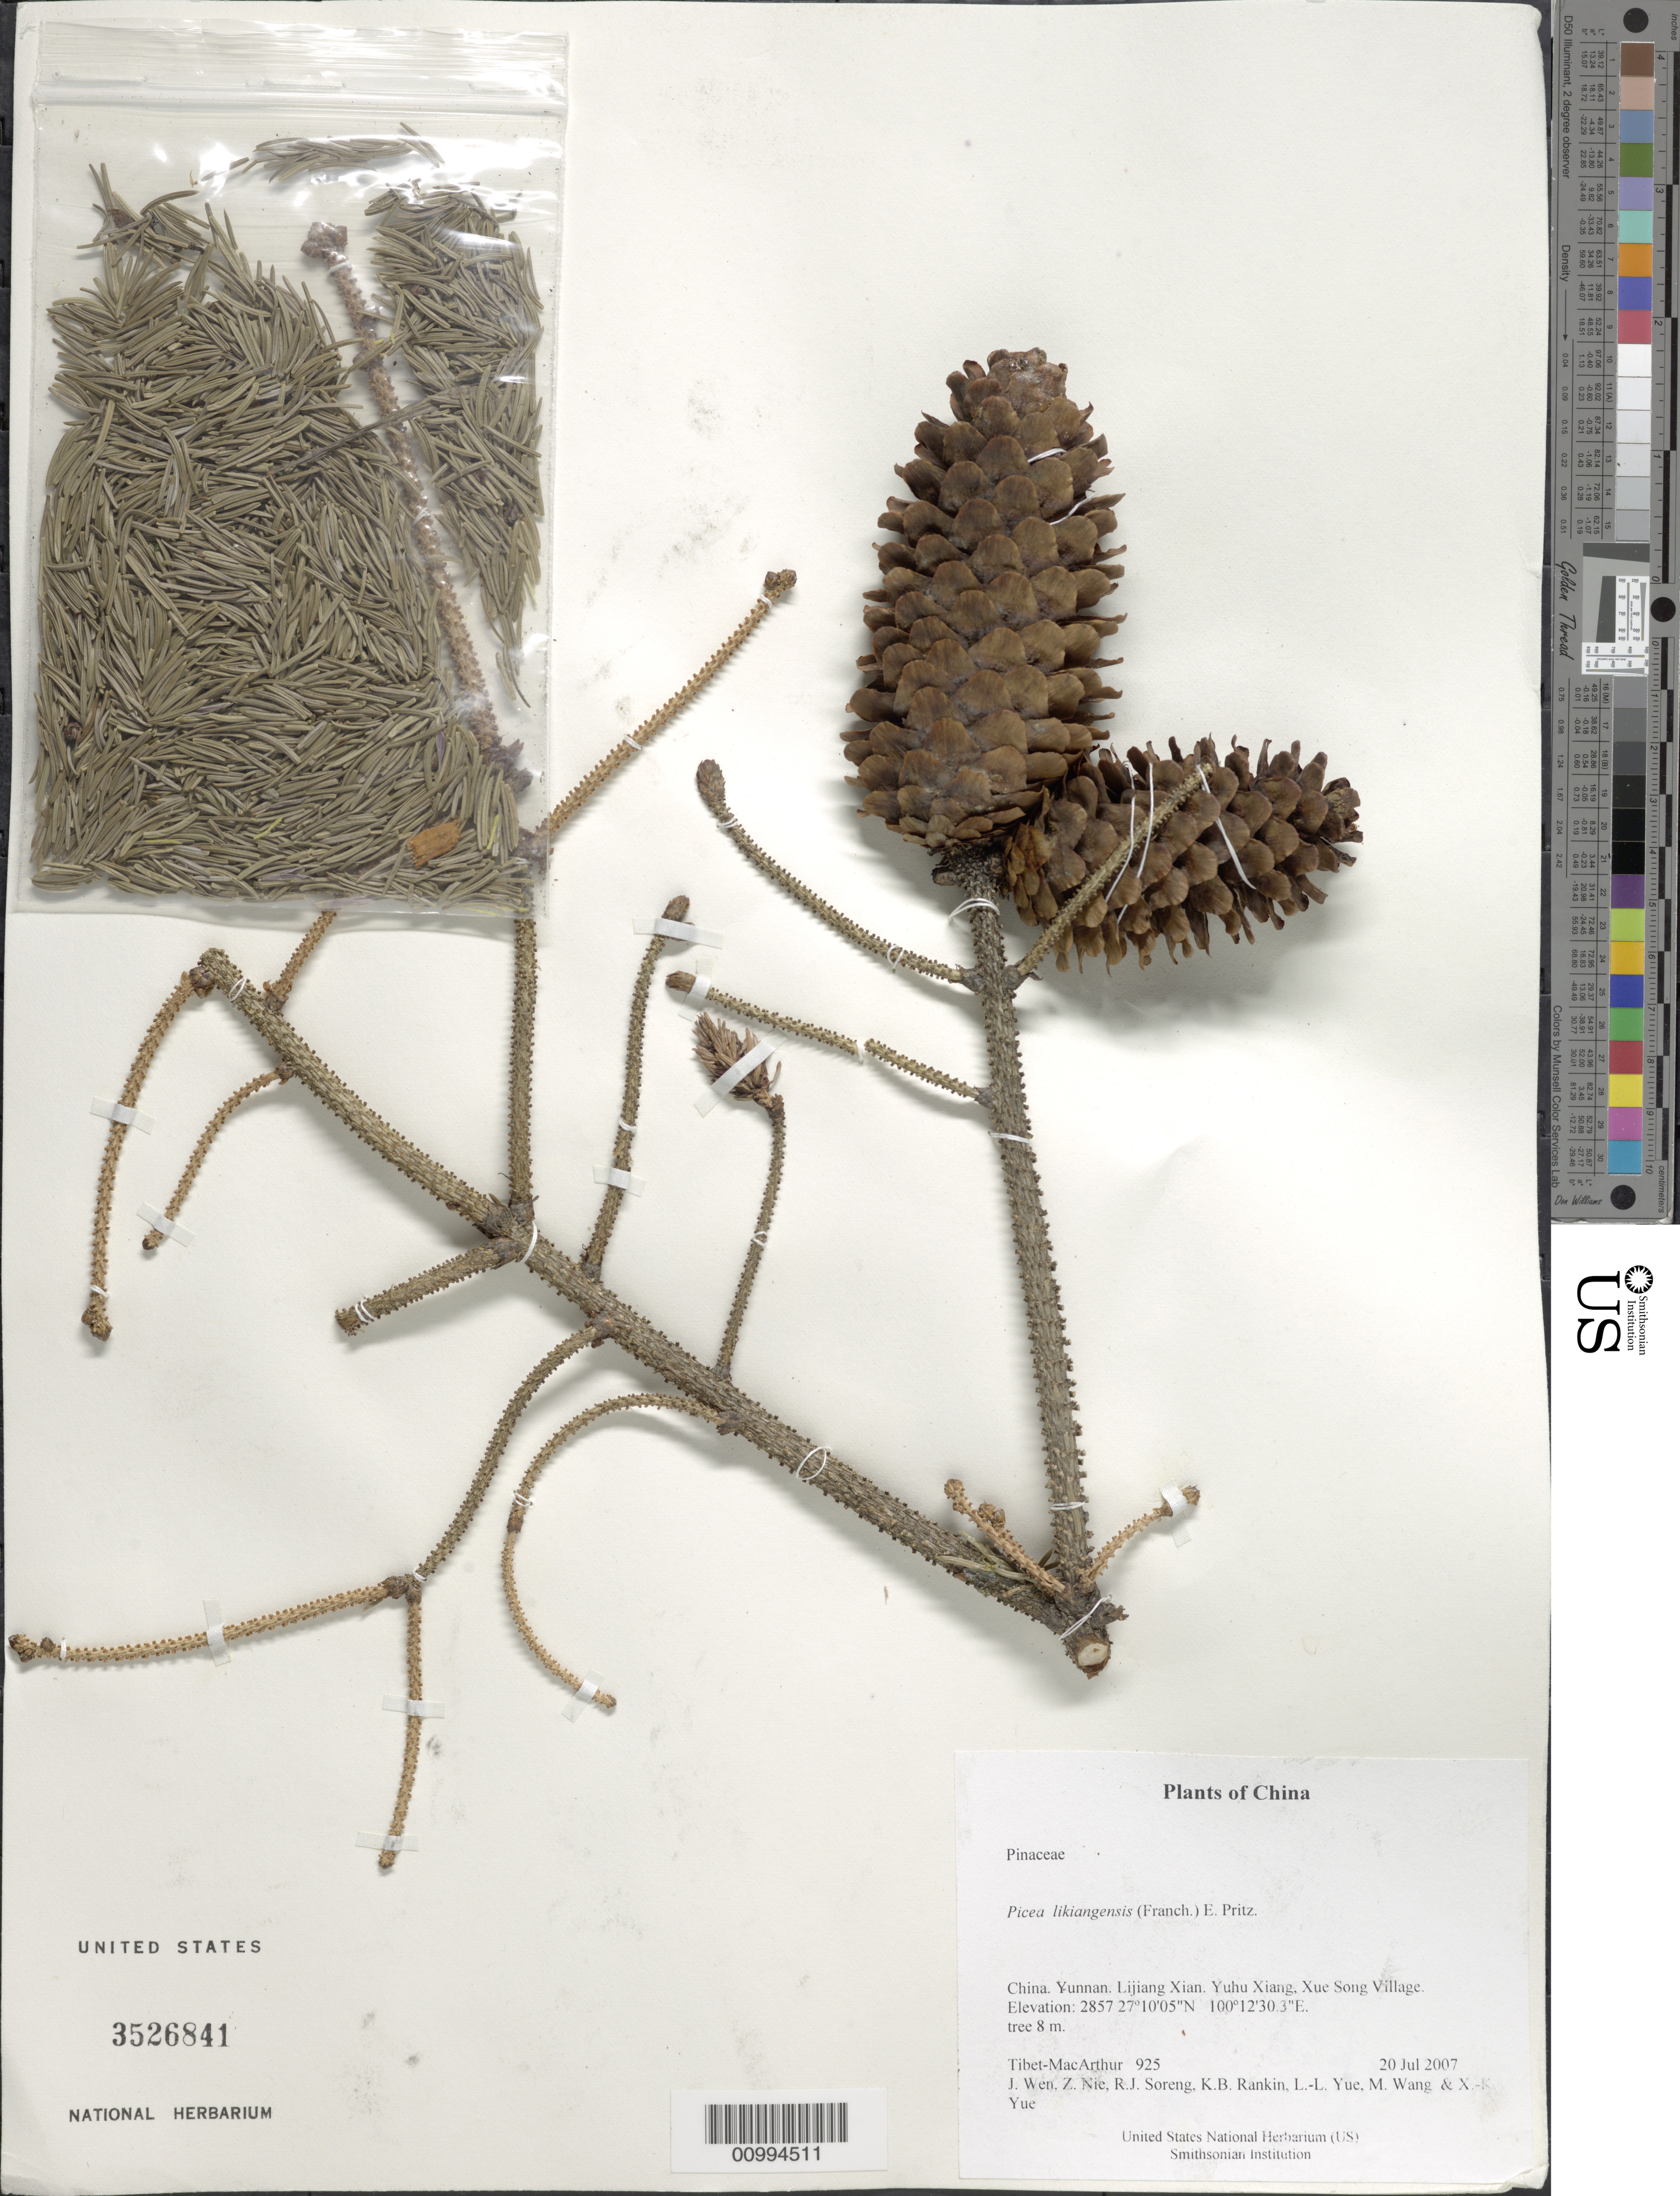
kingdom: Plantae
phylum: Tracheophyta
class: Pinopsida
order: Pinales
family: Pinaceae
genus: Picea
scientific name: Picea likiangensis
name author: (Franch.) E. Pritz.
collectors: Tibet-MacArthur, J. Wen, Z. Nie, R. J. Soreng, K. Rankin, L. Yue, M. Wang & X. Yue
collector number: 925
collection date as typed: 20 Jul 2007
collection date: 2007-07-20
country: China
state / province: Yunnan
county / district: Lijiang Xian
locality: Yuhu Xiang, Xue Song Village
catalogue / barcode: US 3526841